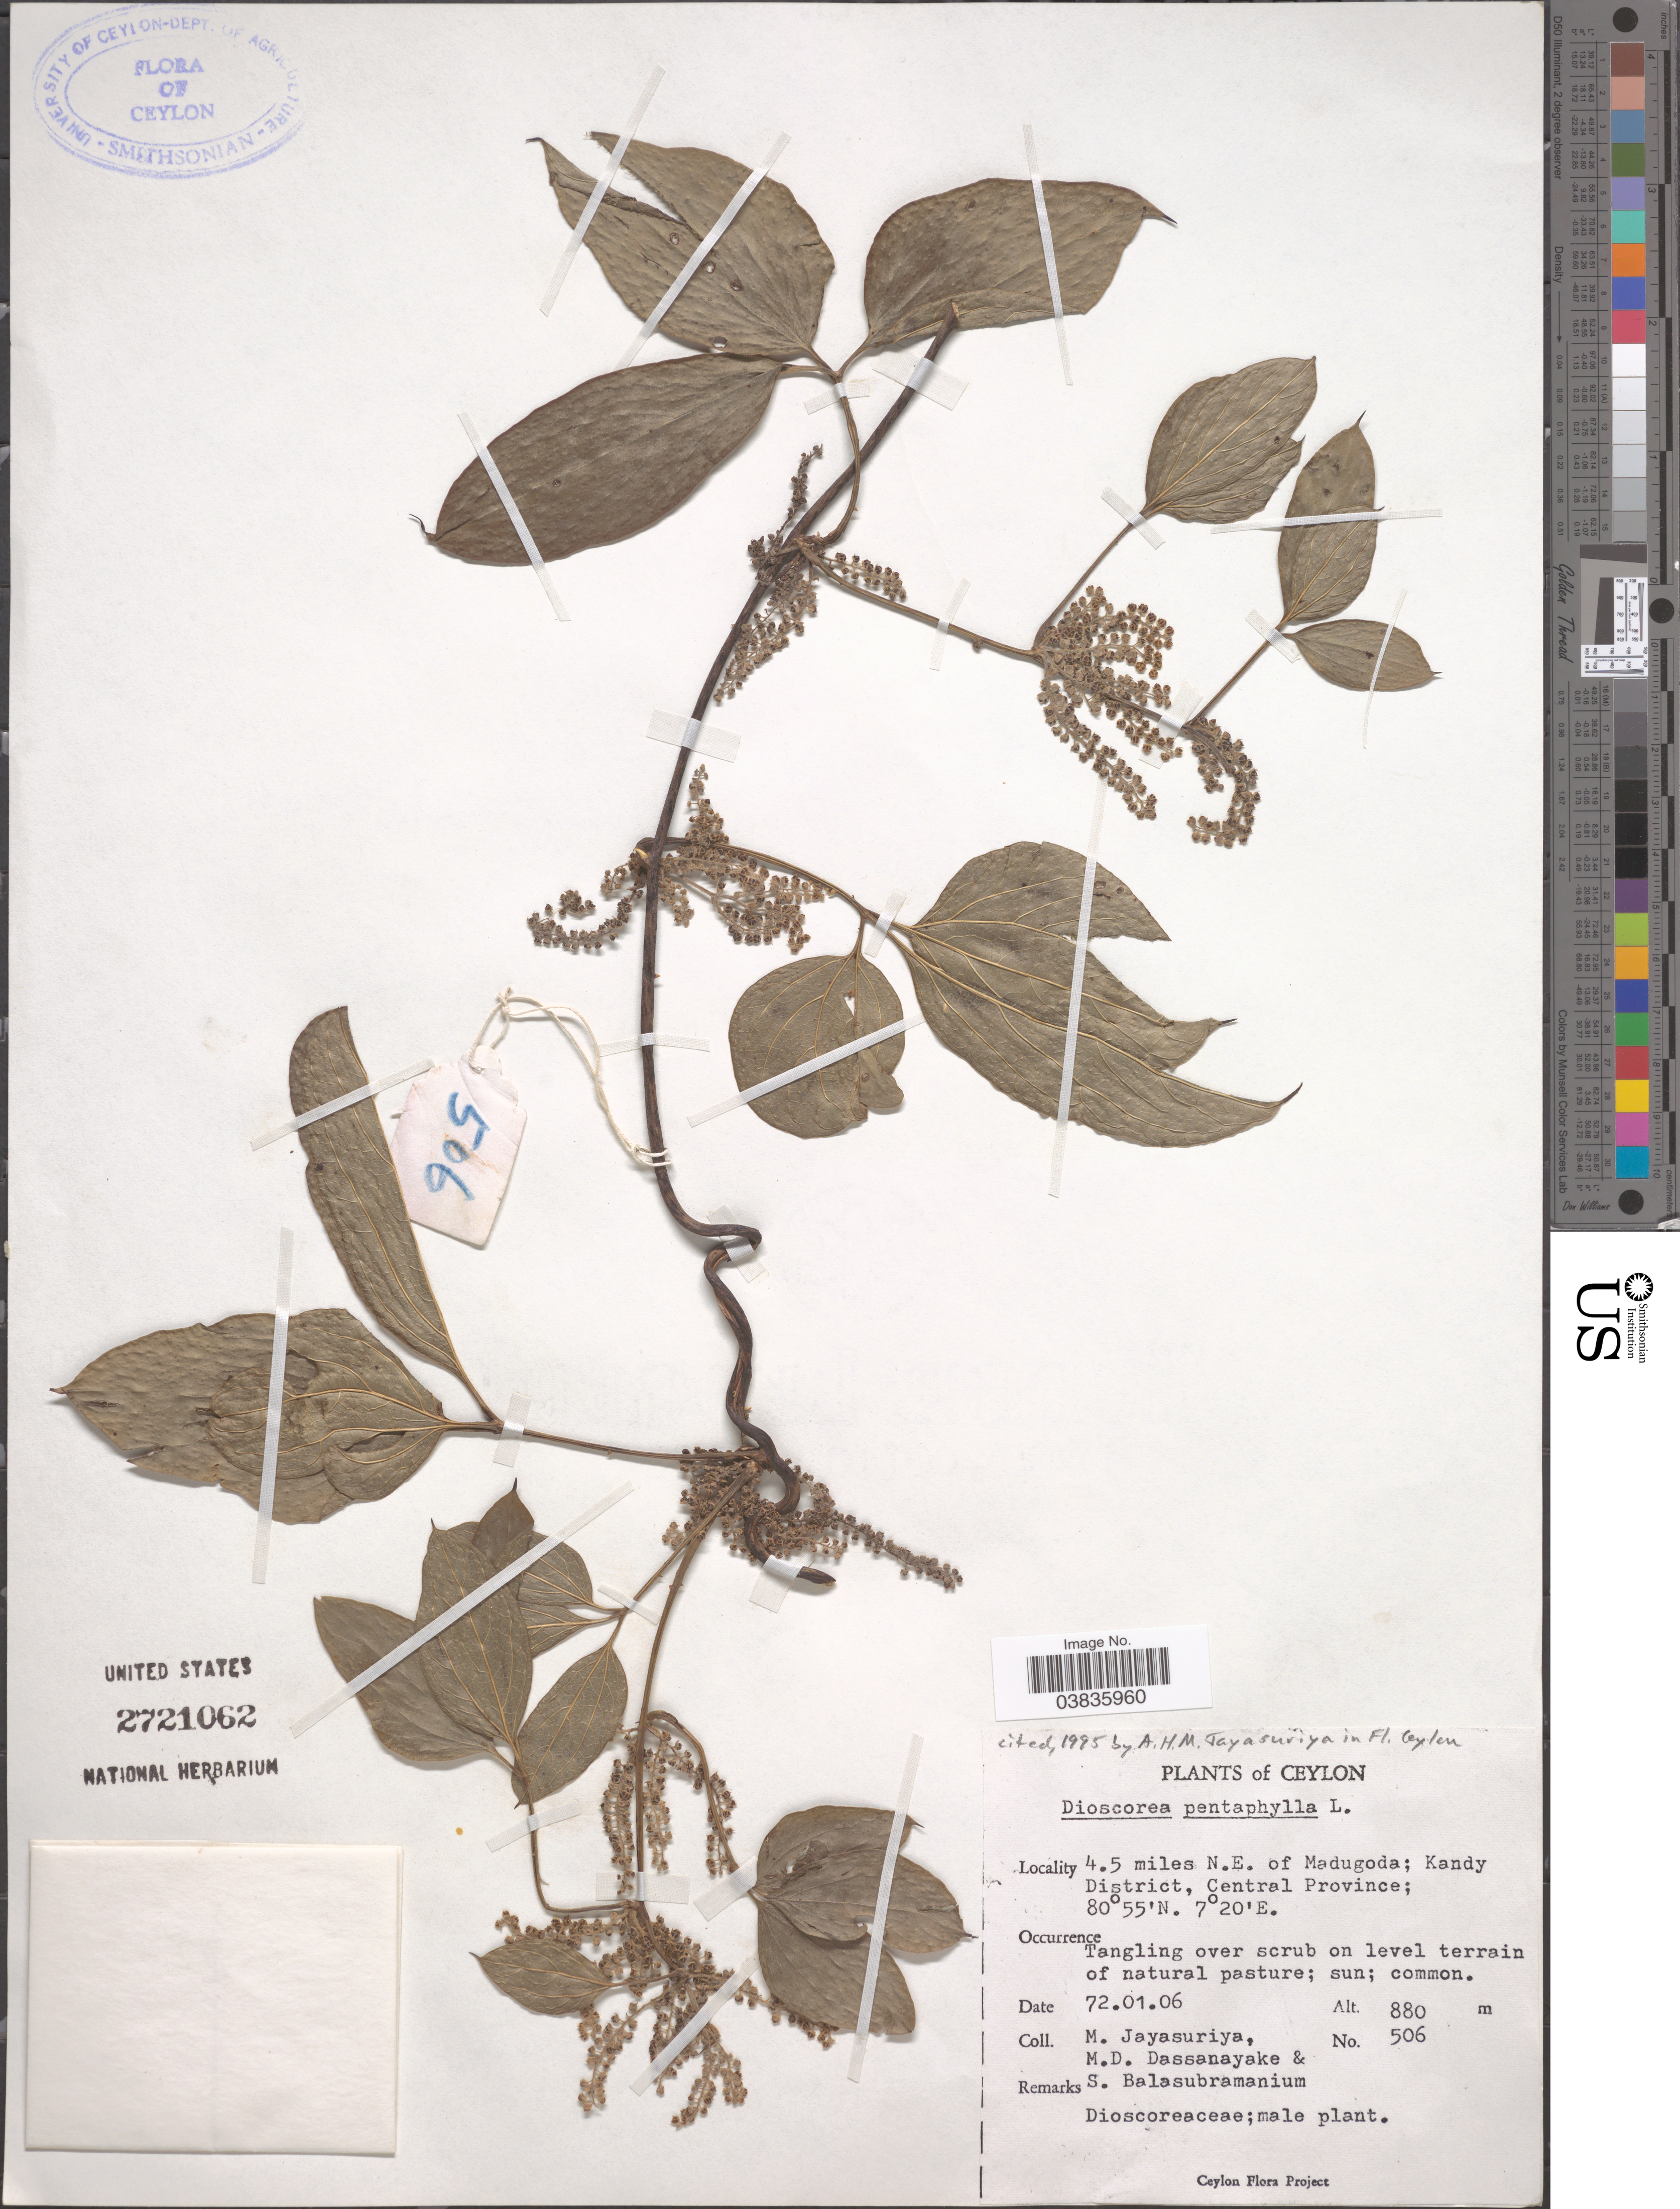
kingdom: Plantae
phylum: Tracheophyta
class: Liliopsida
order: Dioscoreales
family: Dioscoreaceae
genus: Dioscorea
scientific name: Dioscorea pentaphylla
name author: L.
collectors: M. Jayasuriya, M. D. Dassanayake & S. Balasubramanium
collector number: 506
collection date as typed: Transcribed d/m/y: 6/1/72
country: Sri Lanka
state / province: Central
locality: Ceylon. 4.5 miles N.E. of Madugoda; Kandy District, Central Province.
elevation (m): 880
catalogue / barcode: US 2721062